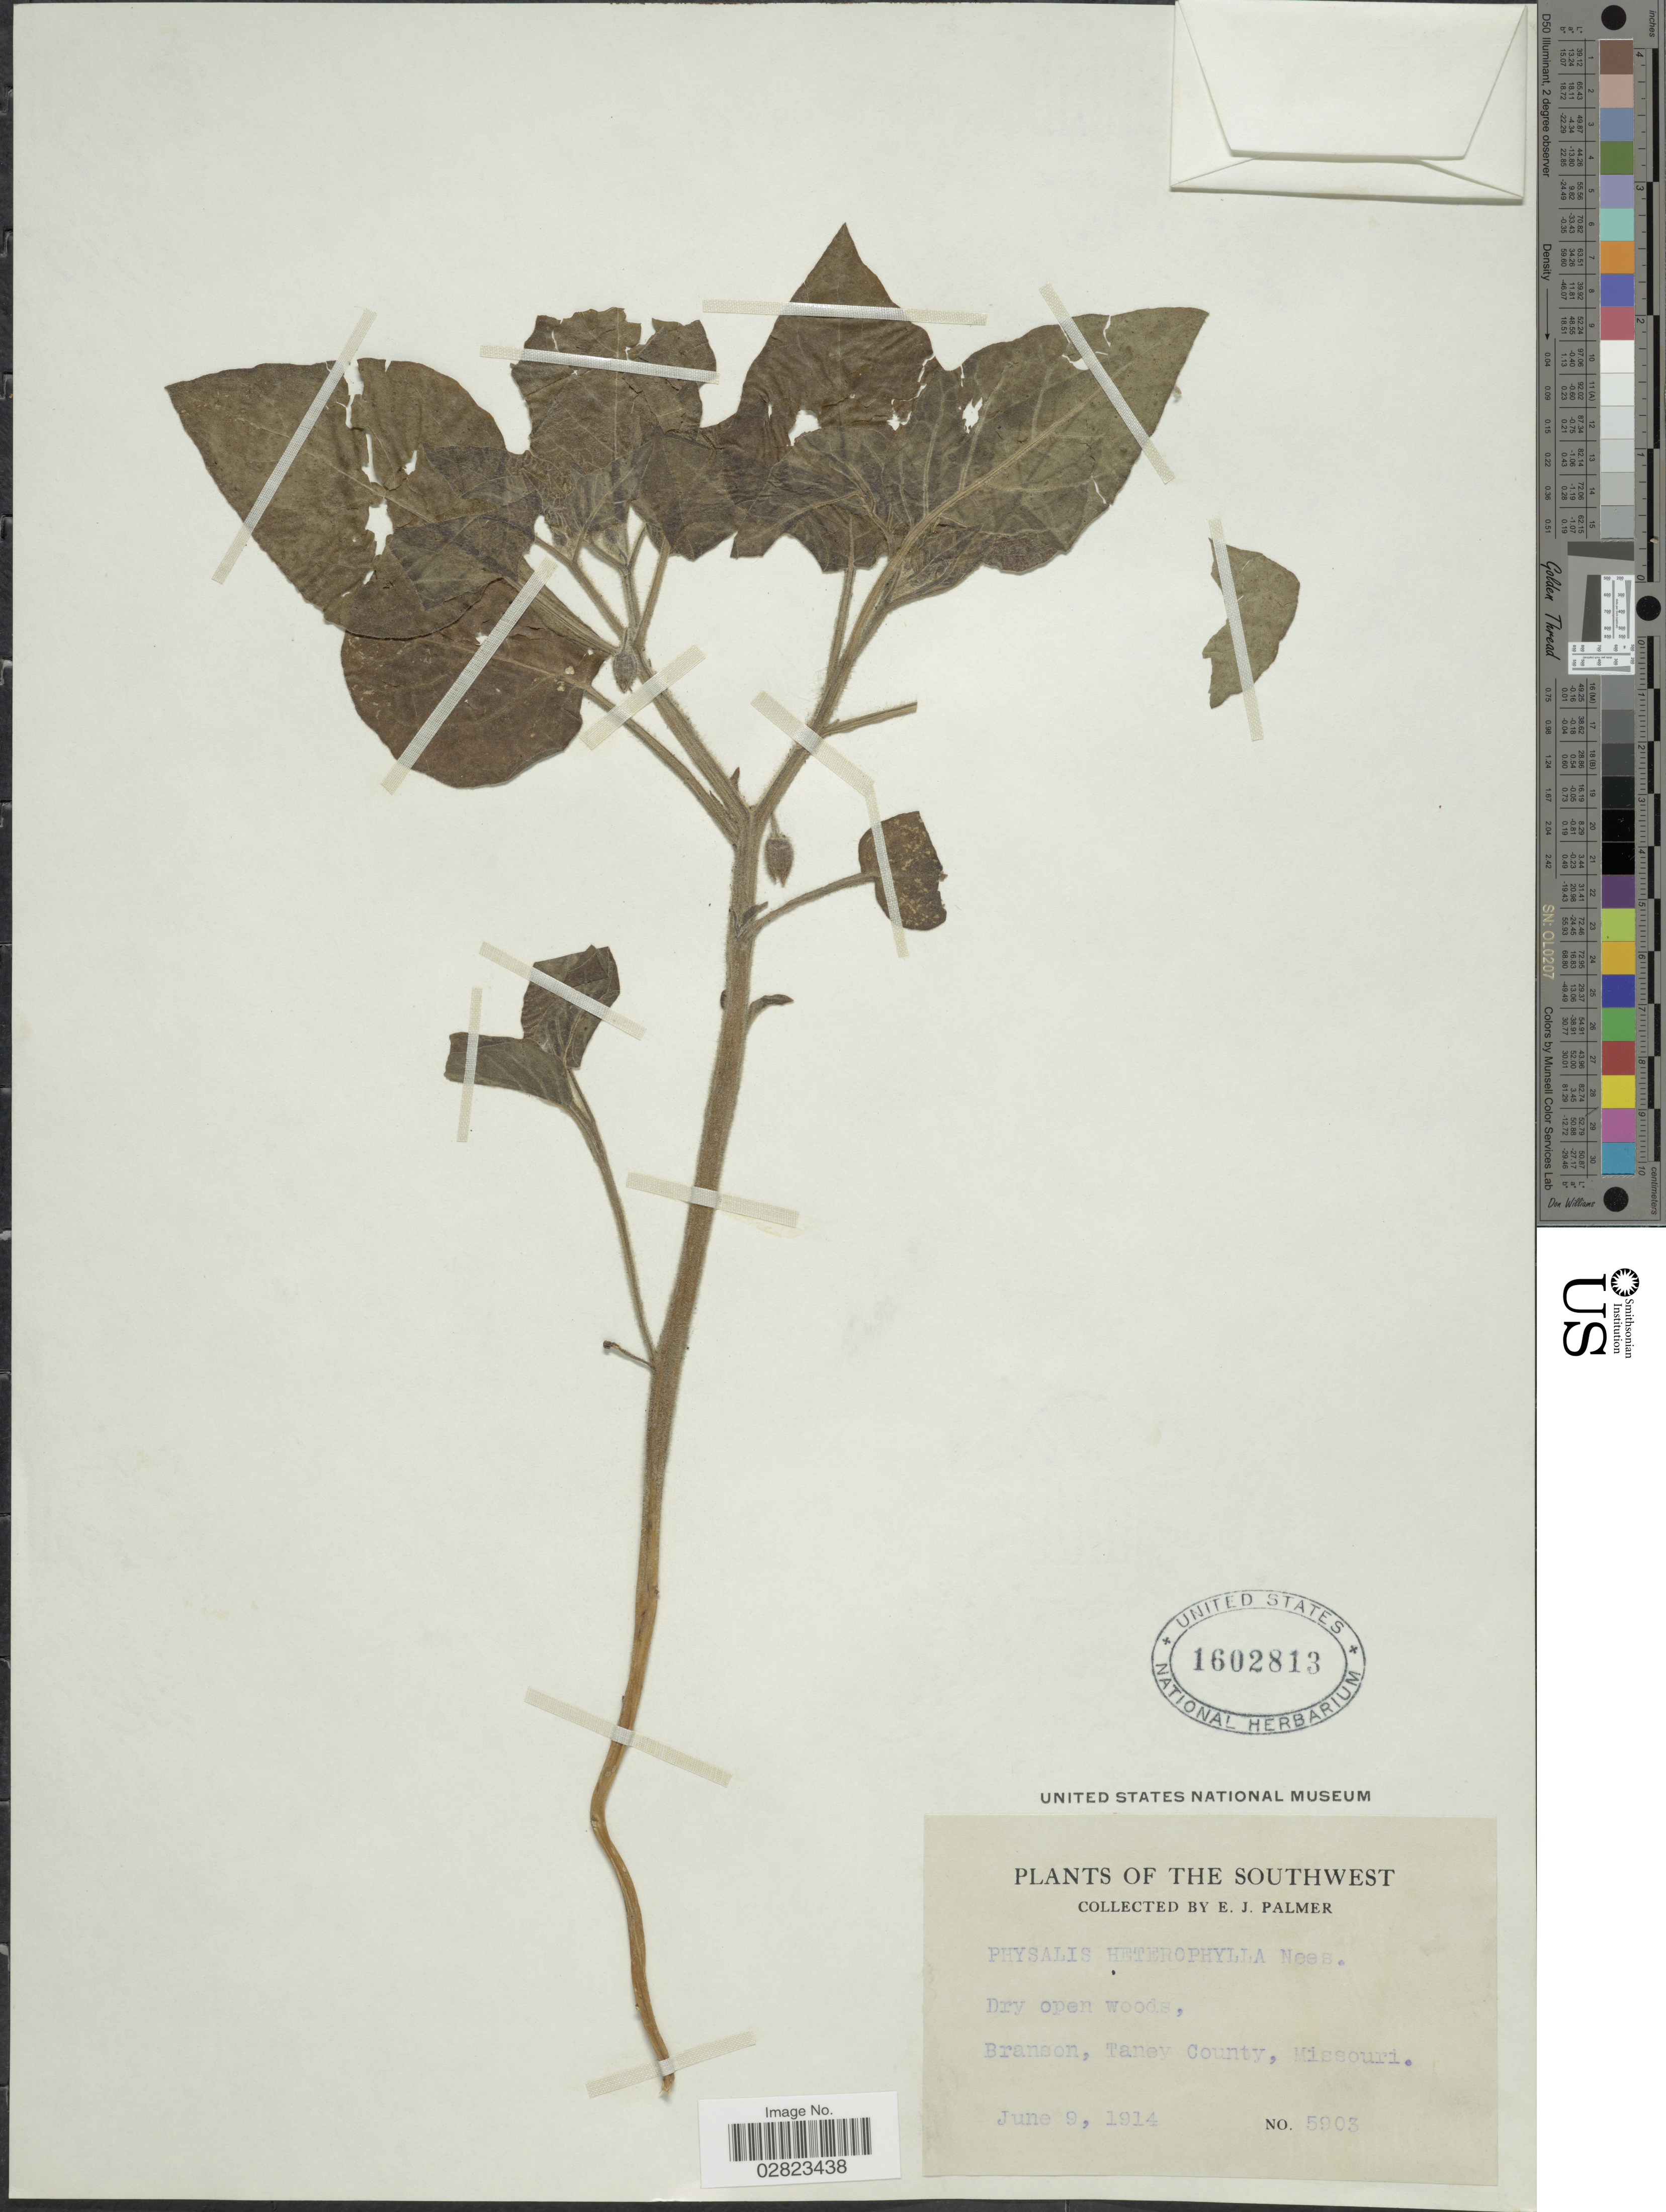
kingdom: Plantae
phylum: Tracheophyta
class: Magnoliopsida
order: Solanales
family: Solanaceae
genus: Physalis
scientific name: Physalis heterophylla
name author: Nees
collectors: E. J. Palmer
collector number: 5903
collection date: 1914-06-09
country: United States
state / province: Missouri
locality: The Southwest. Branson, Taney County.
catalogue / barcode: US 1602813